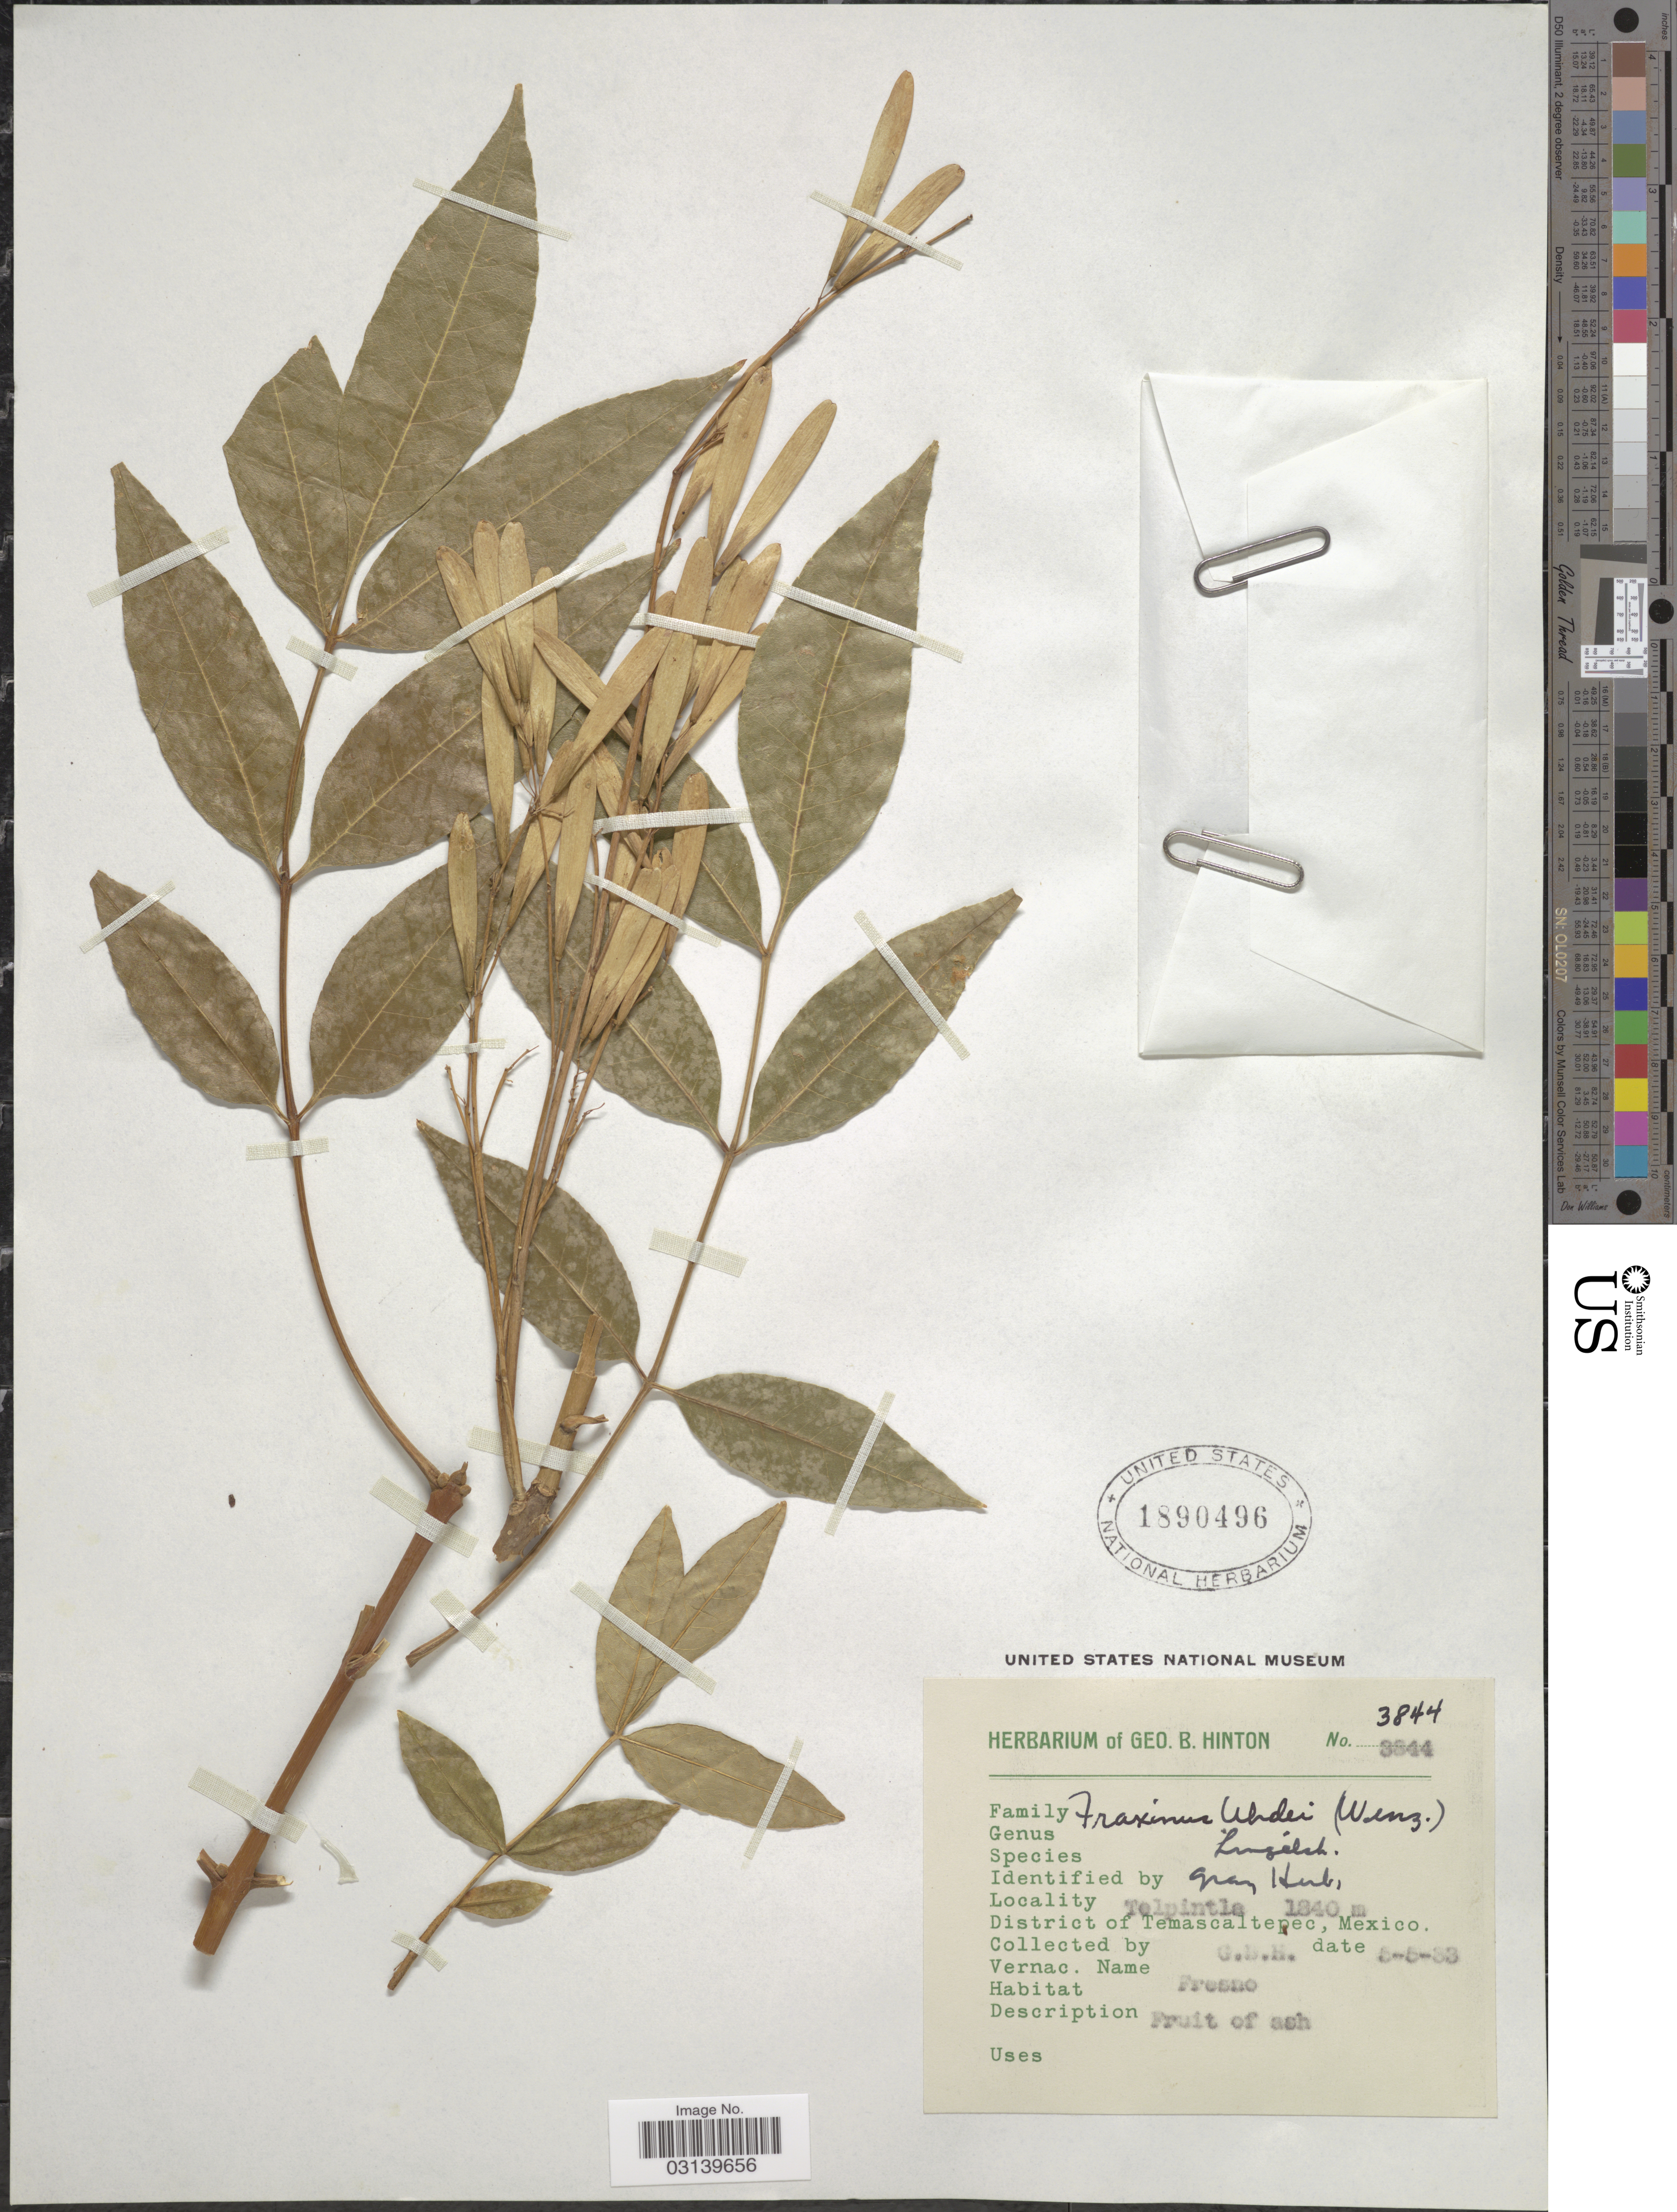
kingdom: Plantae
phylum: Tracheophyta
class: Magnoliopsida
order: Lamiales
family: Oleaceae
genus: Fraxinus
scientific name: Fraxinus uhdei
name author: (Wenz.) Lingelsh.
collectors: G. B. Hinton & et al.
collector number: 3844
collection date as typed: Transcribed d/m/y: 5/5/33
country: Mexico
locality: Telpintla. District of Temascaltepec.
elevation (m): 1840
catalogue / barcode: US 1890496